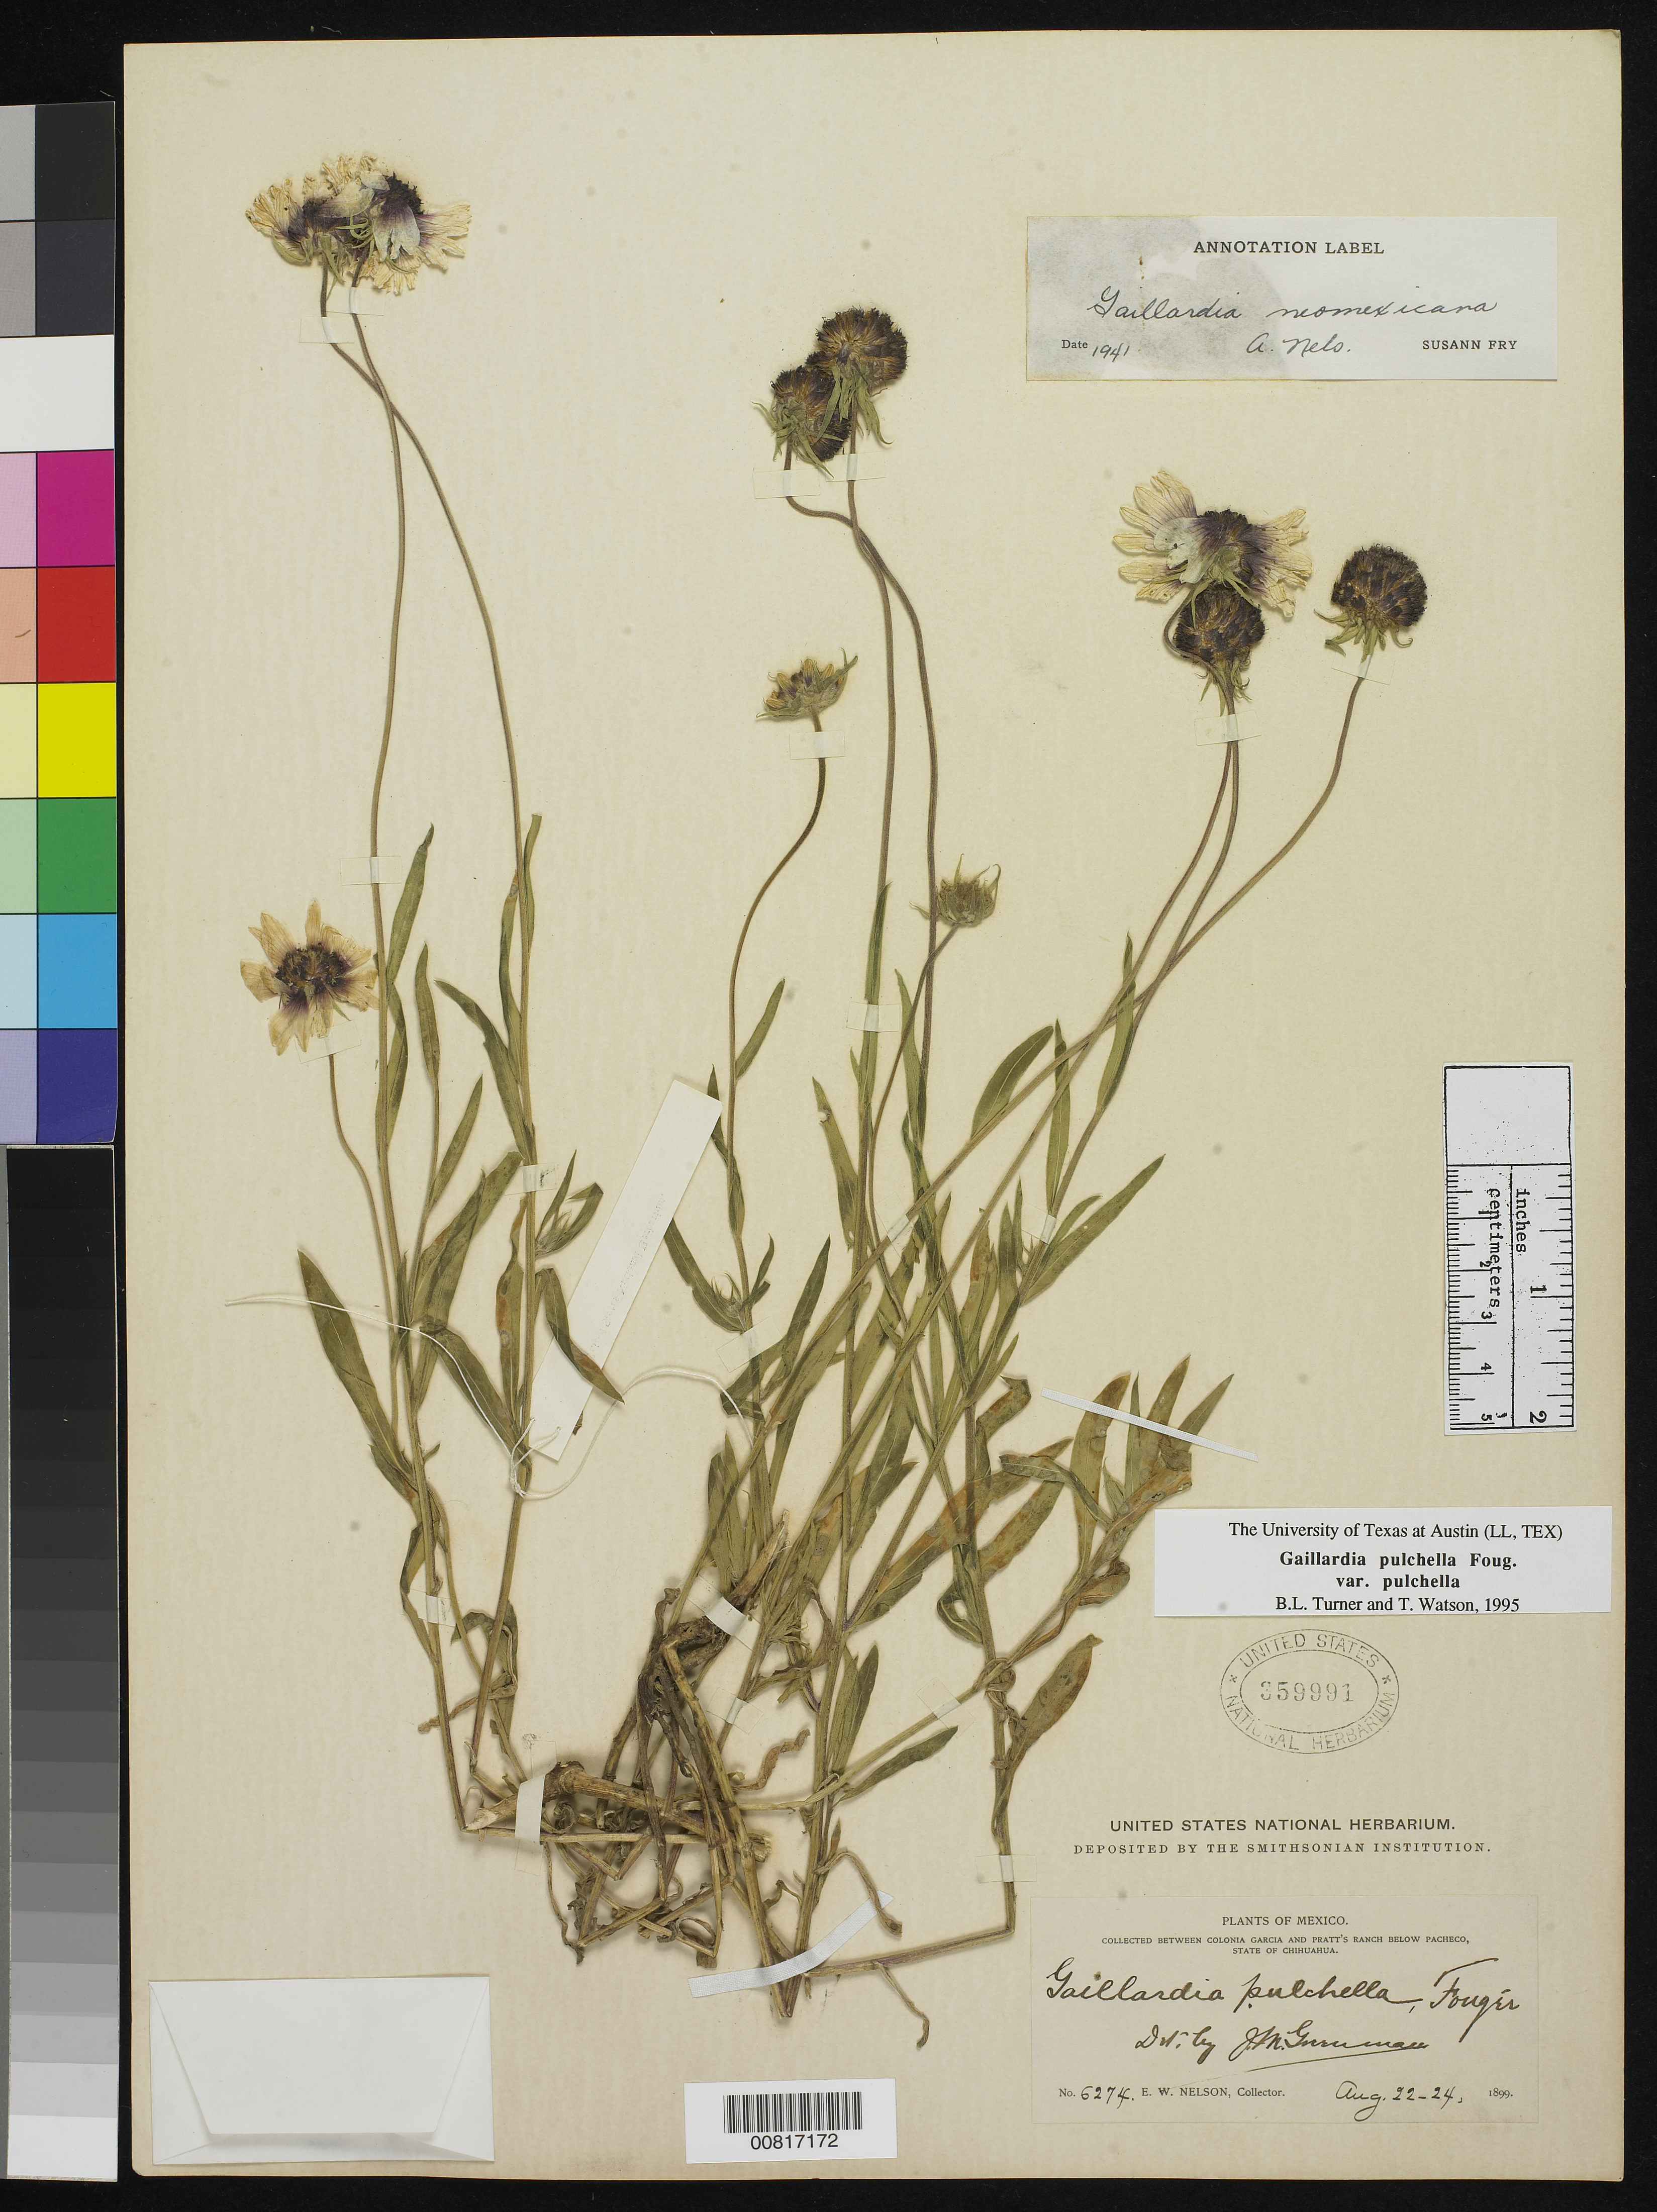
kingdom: Plantae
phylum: Tracheophyta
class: Magnoliopsida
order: Asterales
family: Asteraceae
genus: Gaillardia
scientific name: Gaillardia pulchella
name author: Foug.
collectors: E. W. Nelson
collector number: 6274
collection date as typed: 22 Aug 1899 to 24 Aug 1899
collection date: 1899-08-22/1899-08-24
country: Mexico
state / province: Chihuahua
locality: Between Colonia García and Pratt's Ranch below Pacheco, Chihuahua.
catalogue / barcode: US 359991